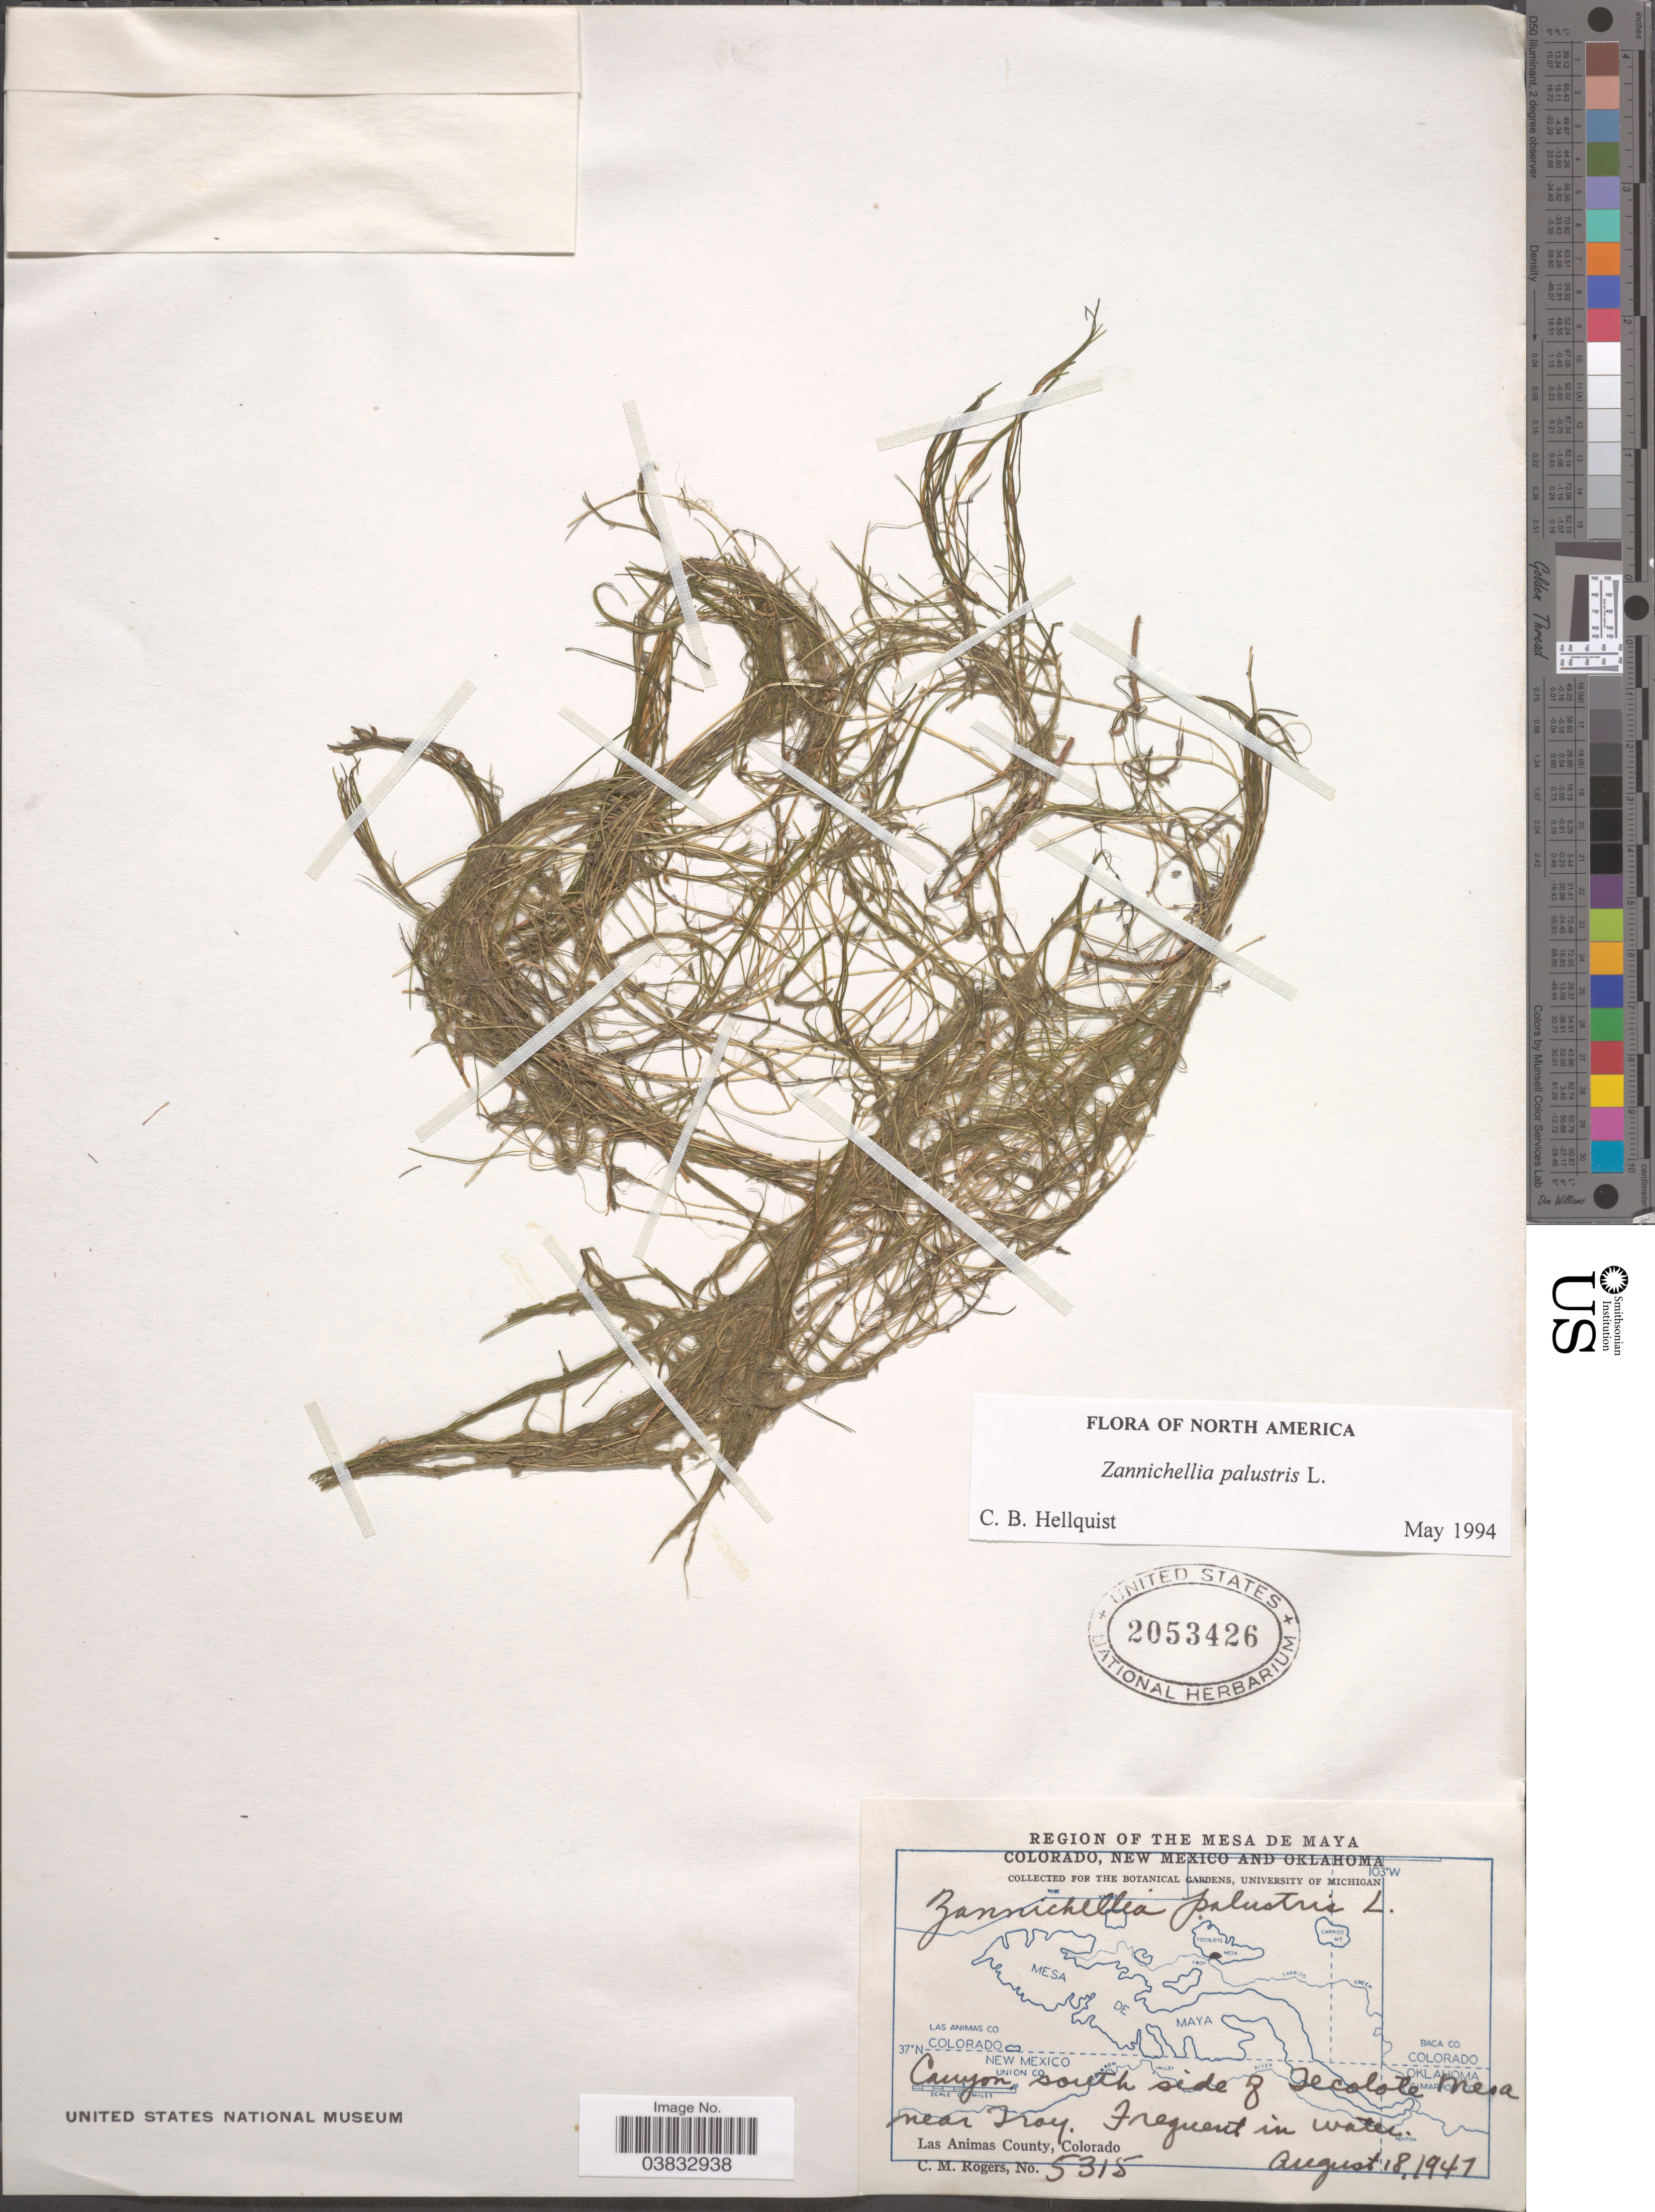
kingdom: Plantae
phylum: Tracheophyta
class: Liliopsida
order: Alismatales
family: Potamogetonaceae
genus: Zannichellia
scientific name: Zannichellia palustris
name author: L.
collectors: C. M. Rogers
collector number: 5315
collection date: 1947-08-18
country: United States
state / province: Colorado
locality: Region of The Mesa de Maya. Canyon, south side of Tecolote Mesa near Troy. Las Animas County.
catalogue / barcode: US 2053426